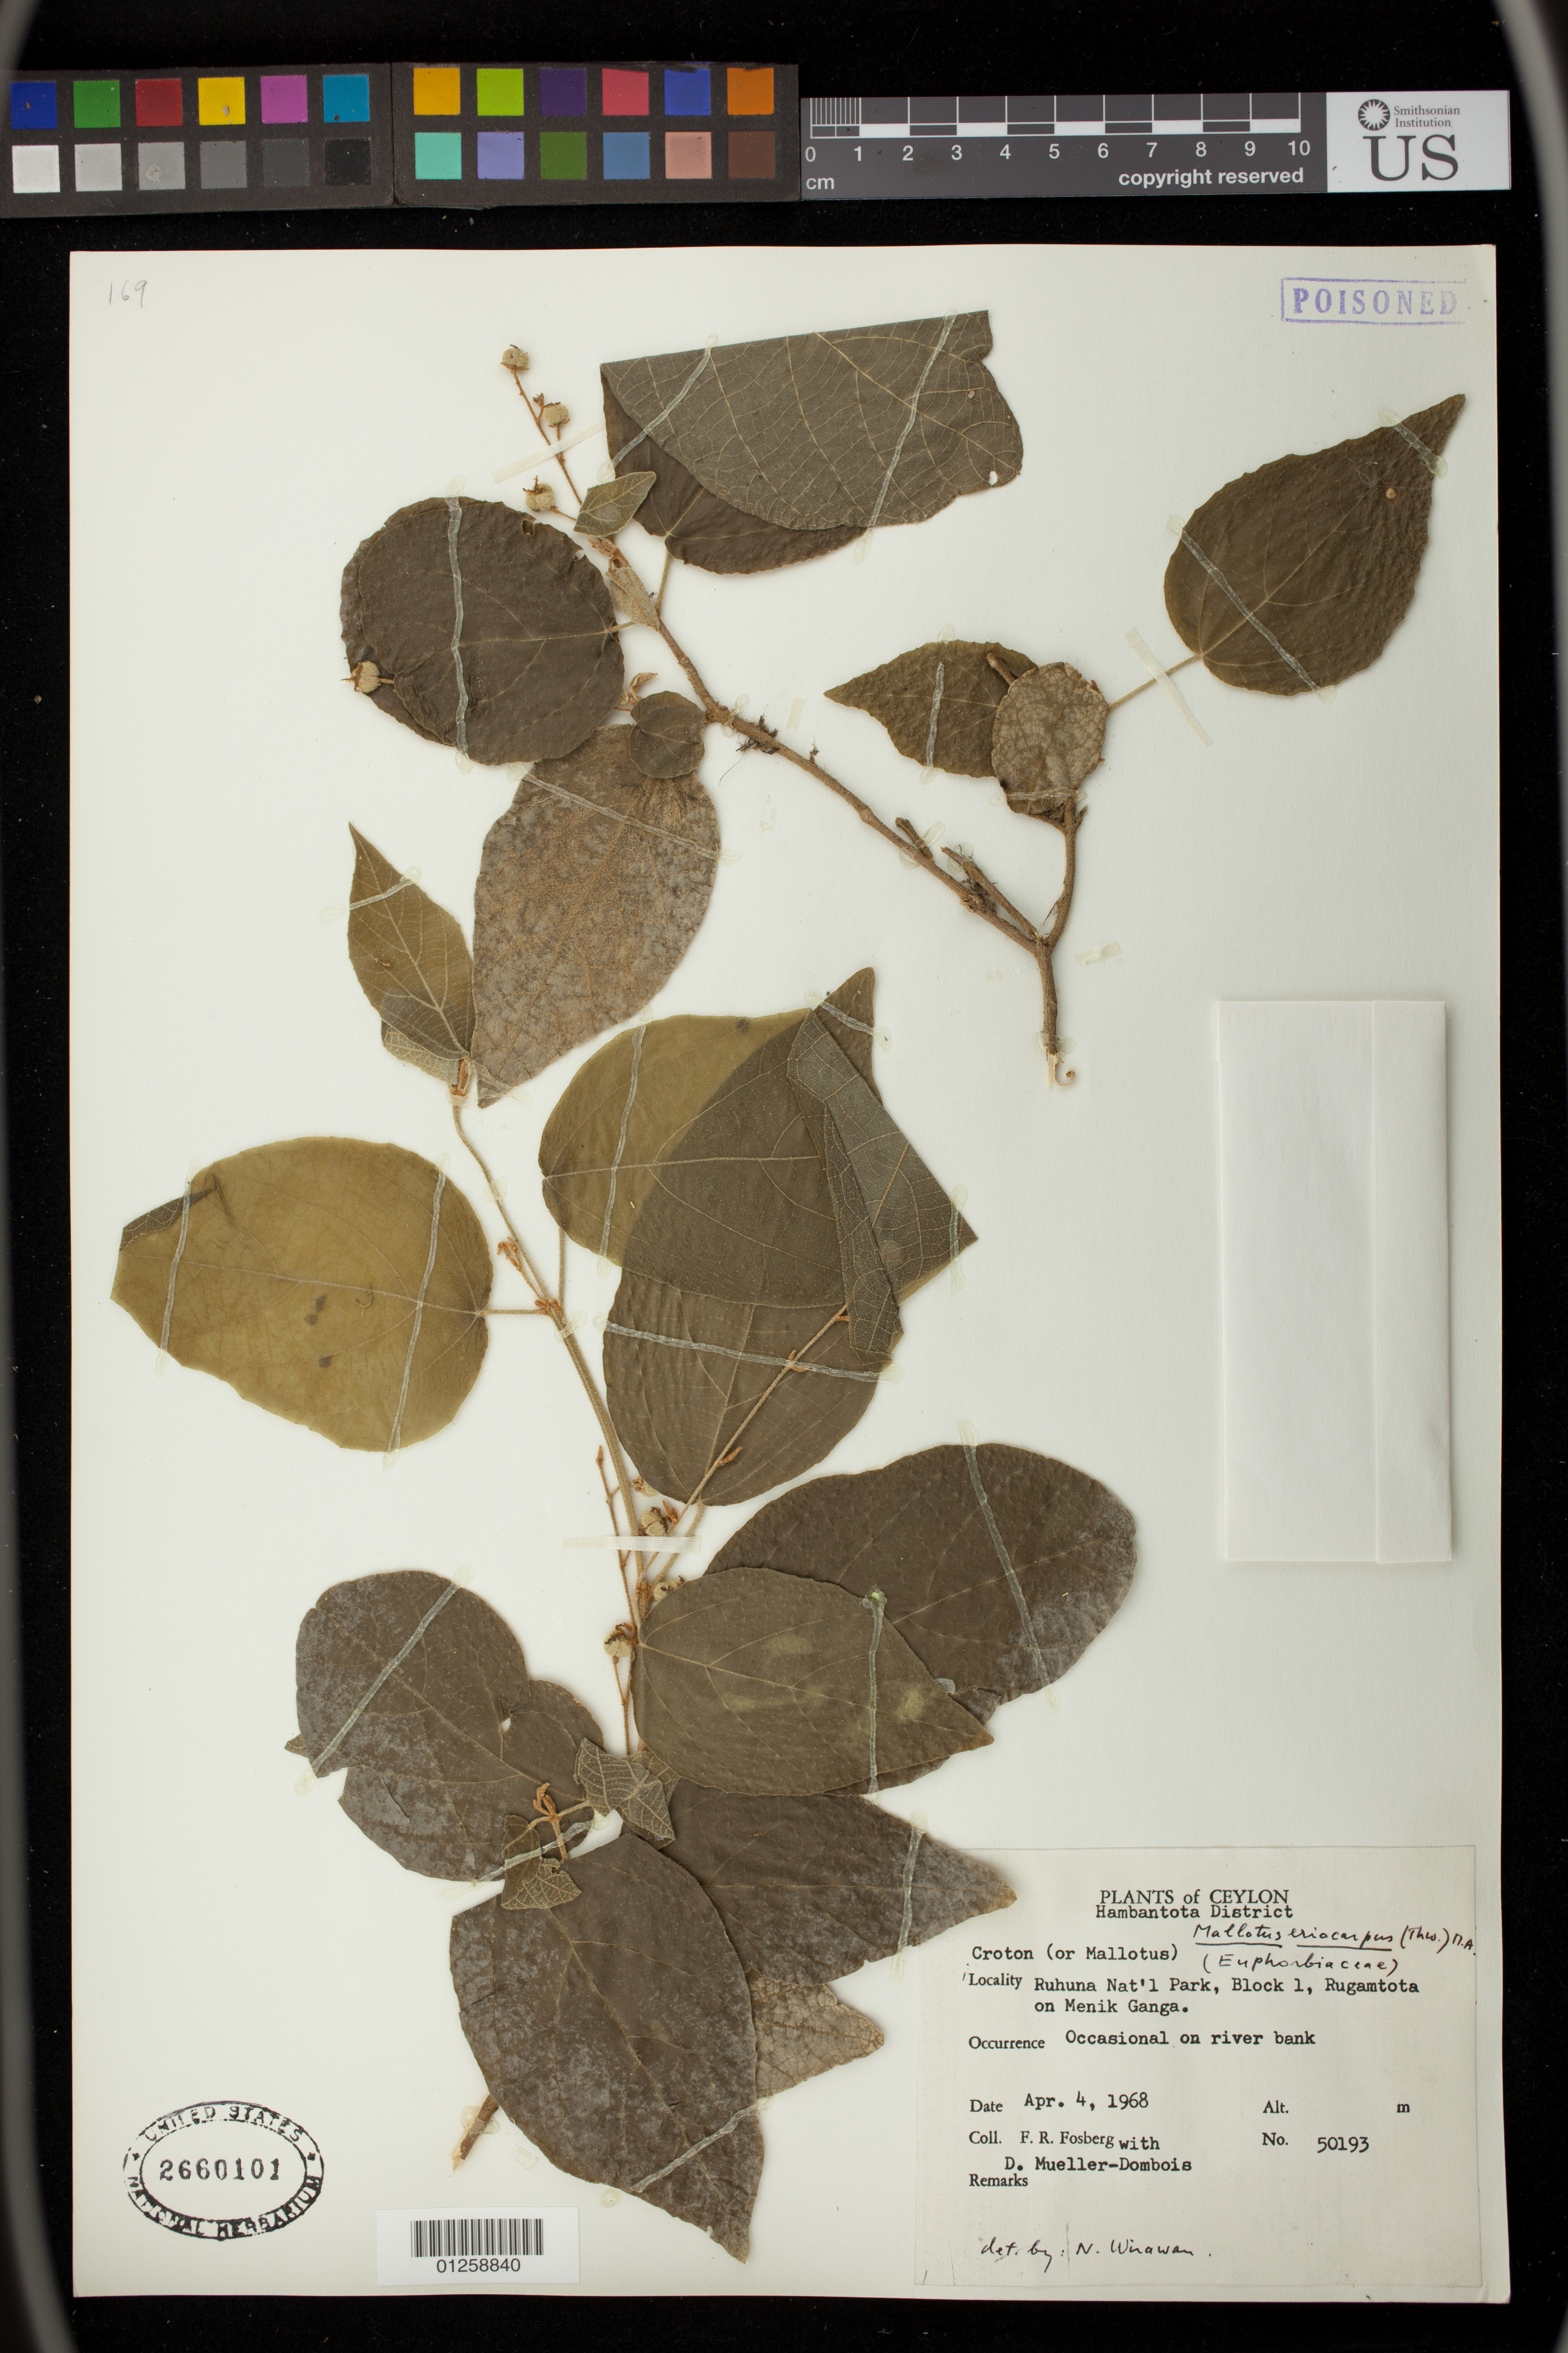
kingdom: Plantae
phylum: Tracheophyta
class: Magnoliopsida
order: Malpighiales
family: Euphorbiaceae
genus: Mallotus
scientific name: Mallotus eriocarpus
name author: (Thwaites) Müll. Arg.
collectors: F. R. Fosberg & D. Mueller-Dombois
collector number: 50193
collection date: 1968-04-04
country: Sri Lanka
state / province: Southern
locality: Hambantota District,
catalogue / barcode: US 2660101